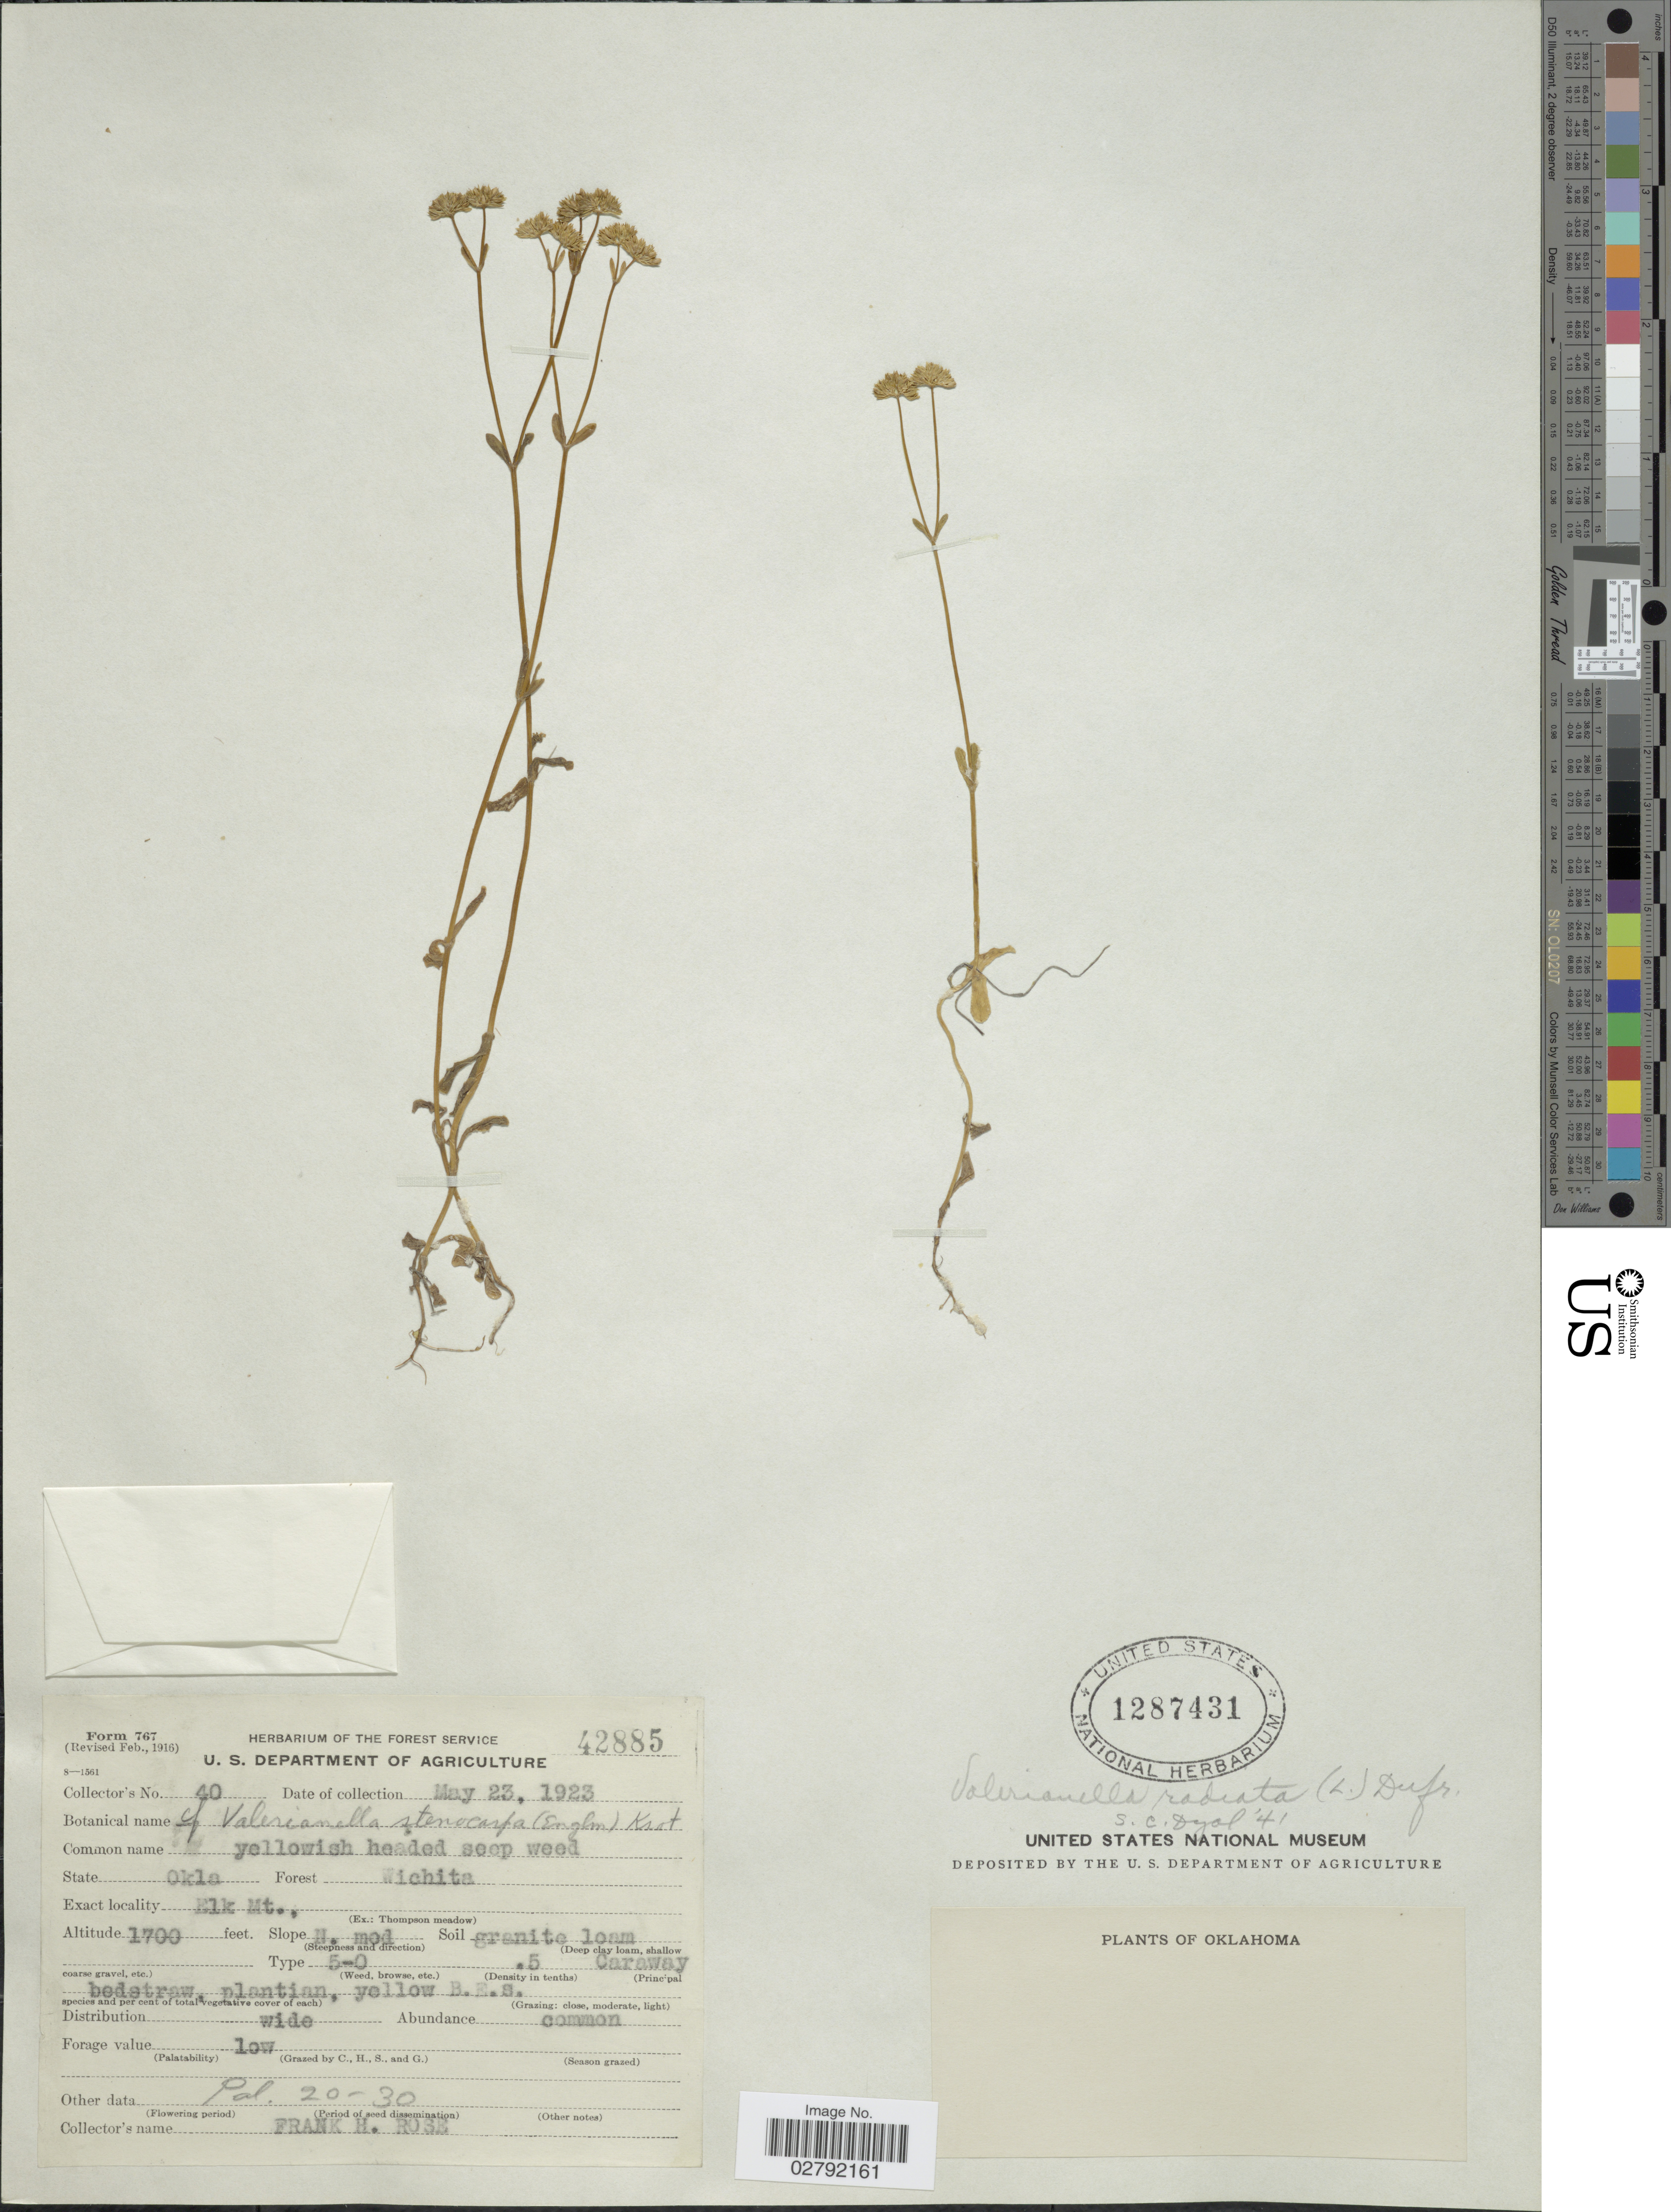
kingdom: Plantae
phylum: Tracheophyta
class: Magnoliopsida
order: Dipsacales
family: Caprifoliaceae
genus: Valerianella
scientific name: Valerianella radiata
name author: (L.) Dufr.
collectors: F. H. Rose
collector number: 40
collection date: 1923-05-23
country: United States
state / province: Oklahoma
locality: Forest Wichita, Elk Mt.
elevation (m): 518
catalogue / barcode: US 1287431